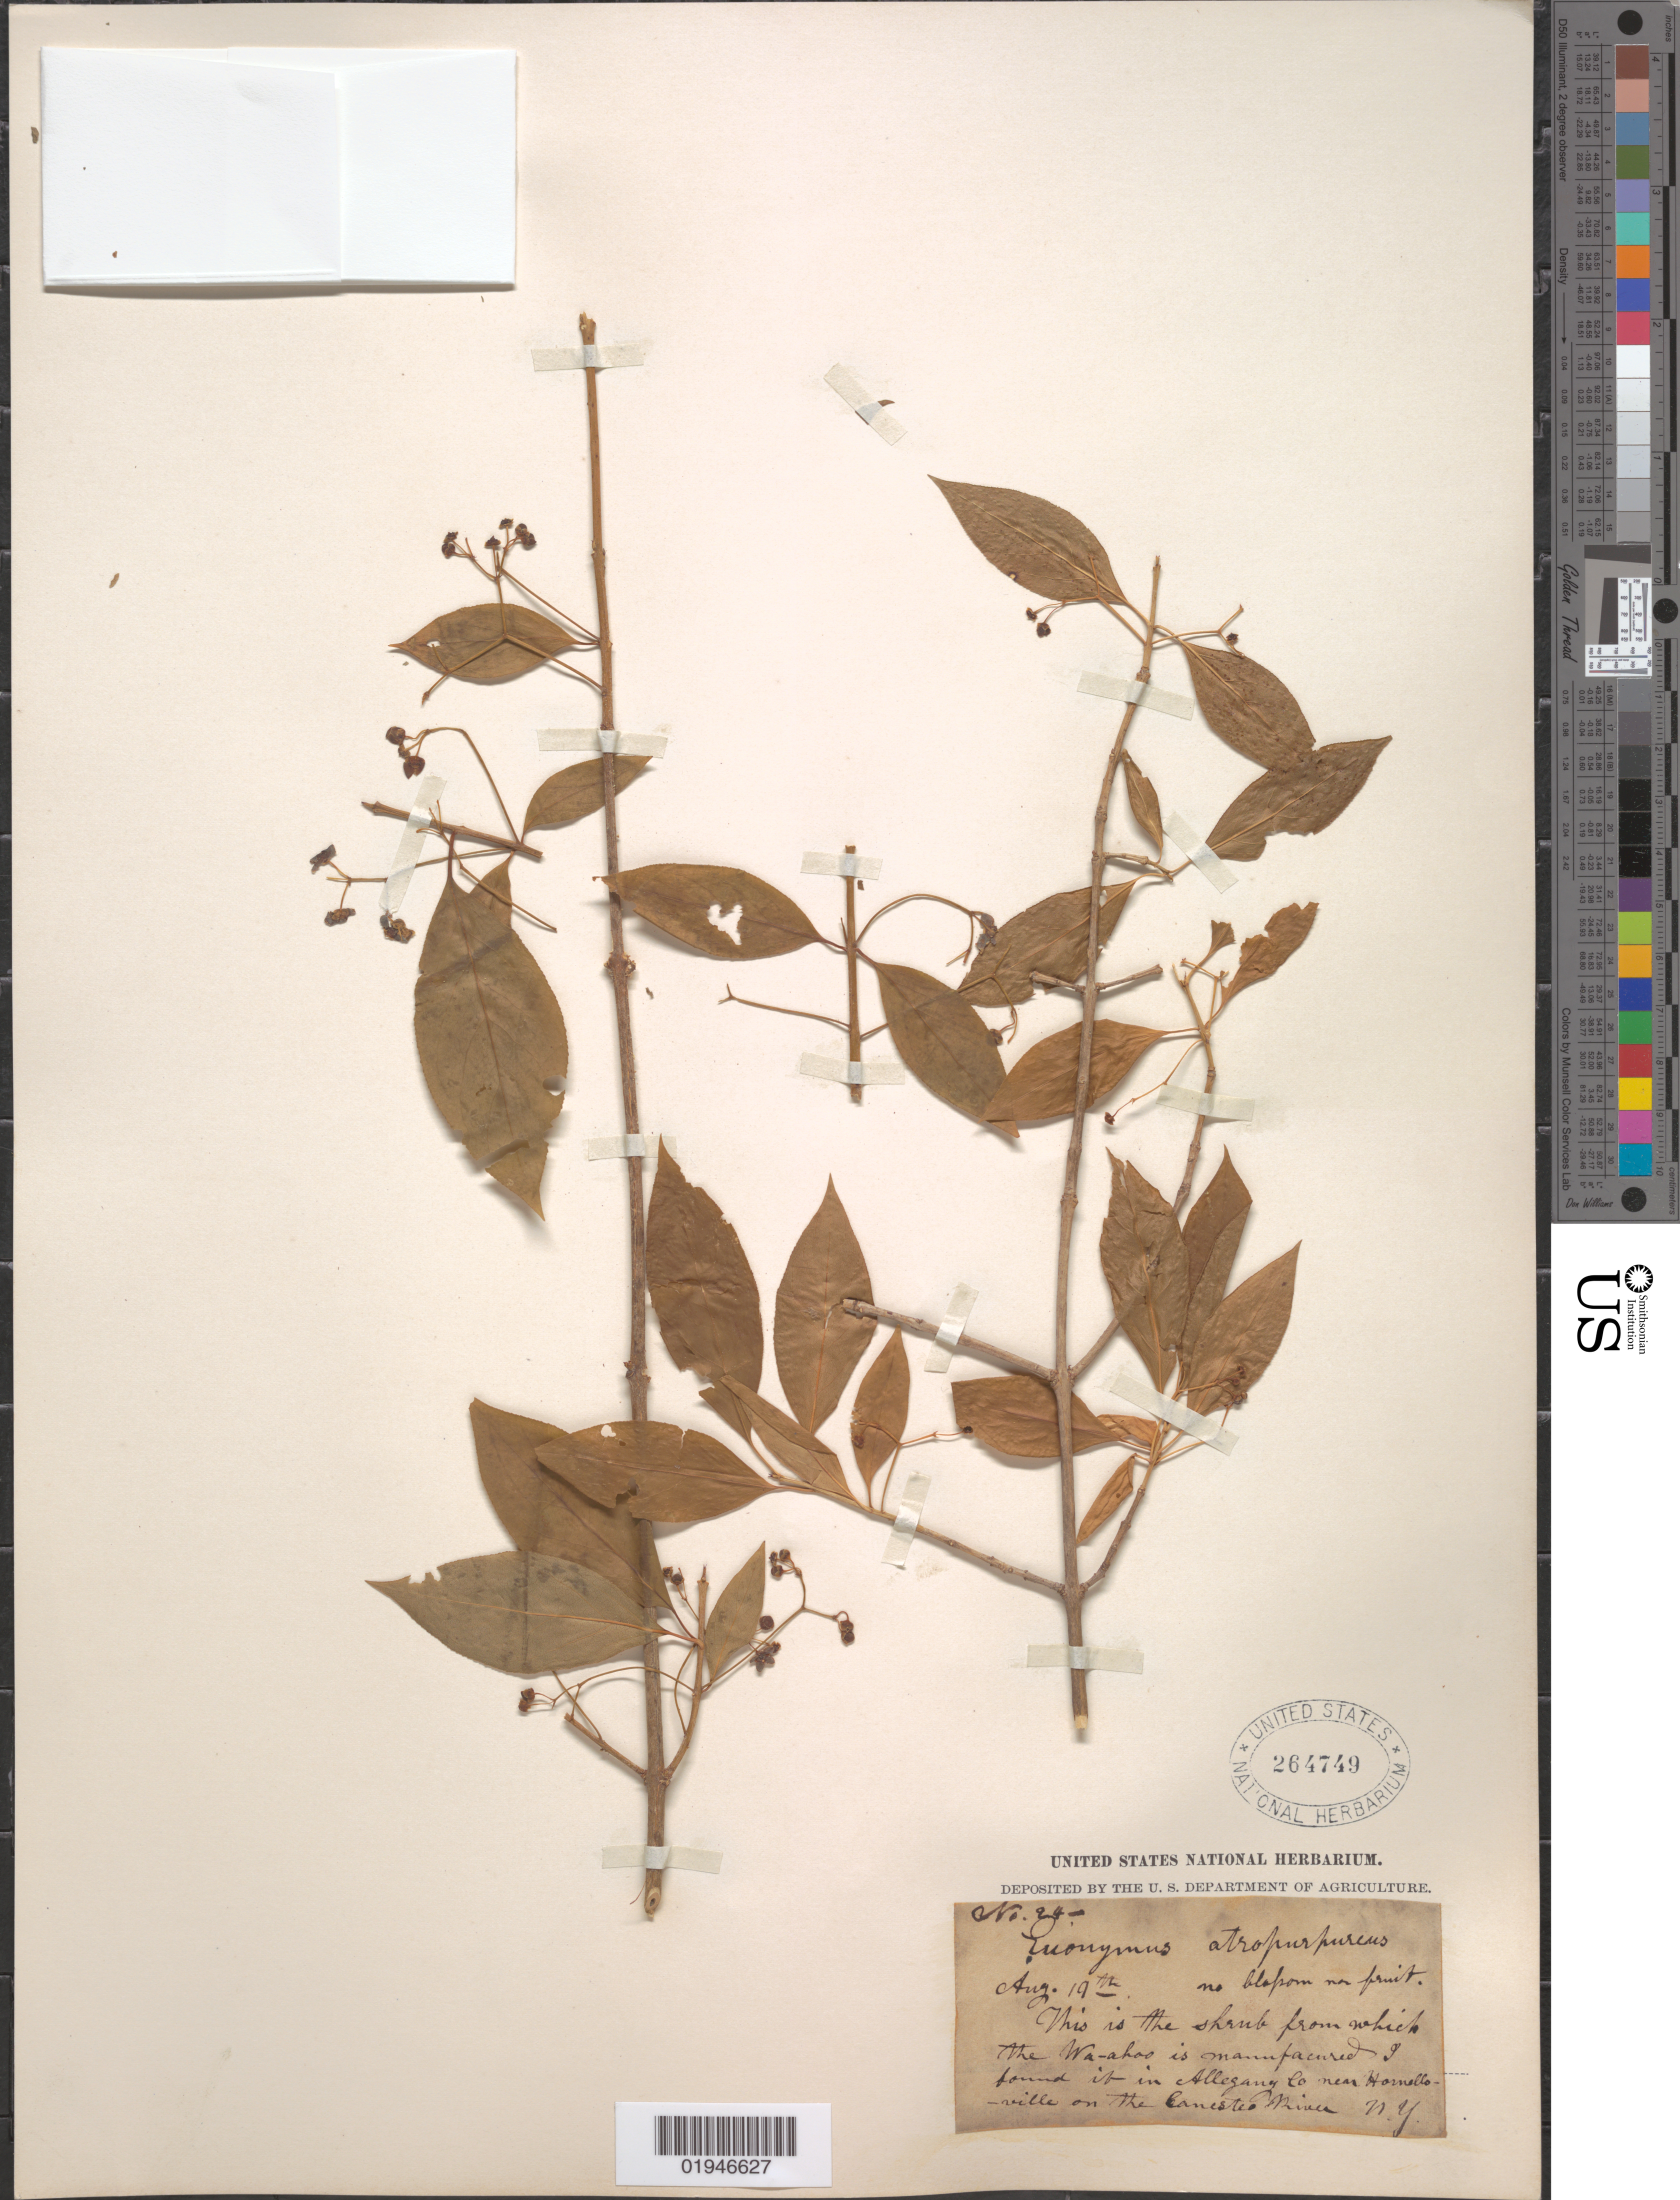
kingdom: Plantae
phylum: Tracheophyta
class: Magnoliopsida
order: Celastrales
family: Celastraceae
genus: Euonymus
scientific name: Euonymus atropurpureus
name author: Jacq.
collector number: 24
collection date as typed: Aug. 19 th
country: United States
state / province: New York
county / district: Allegany County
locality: Hornellsville on the Canisteo River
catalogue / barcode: US 264749